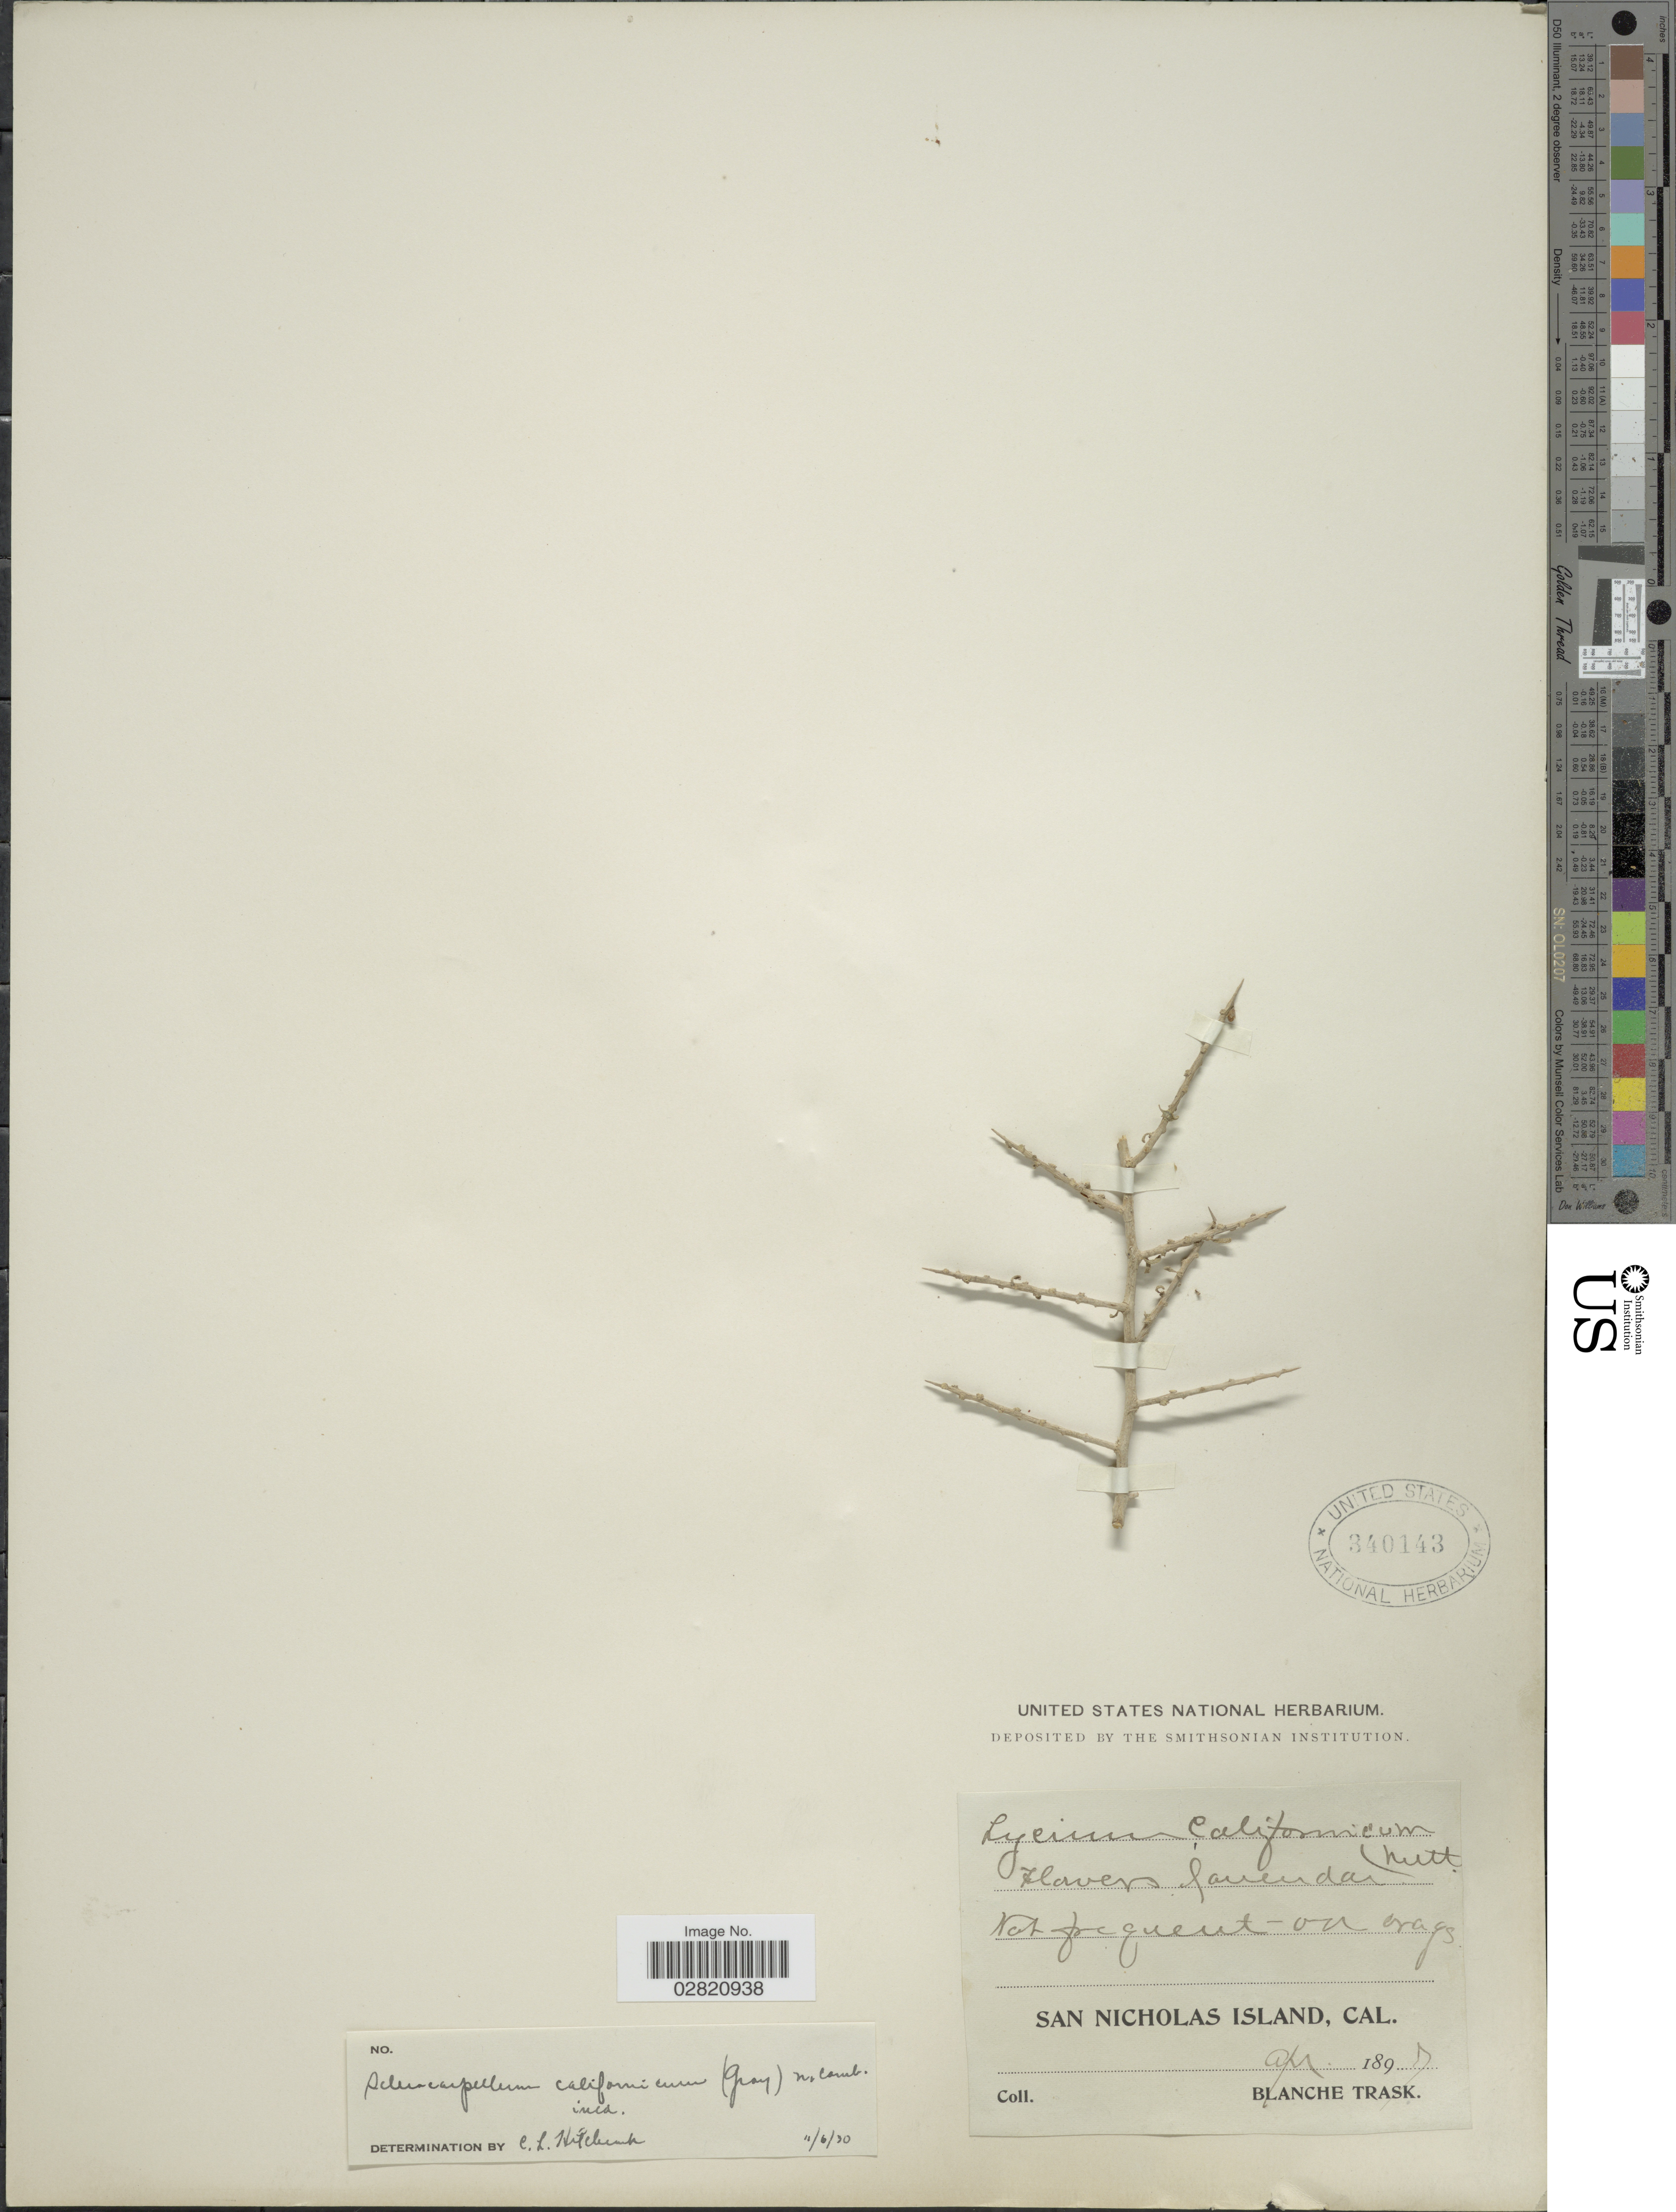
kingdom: Plantae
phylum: Tracheophyta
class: Magnoliopsida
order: Solanales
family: Solanaceae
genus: Lycium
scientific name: Lycium californicum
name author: Nutt. ex A. Gray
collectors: B. Trask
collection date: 1897-04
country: United States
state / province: California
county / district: Ventura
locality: San Nicholas Island, Cal.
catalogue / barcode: US 340143